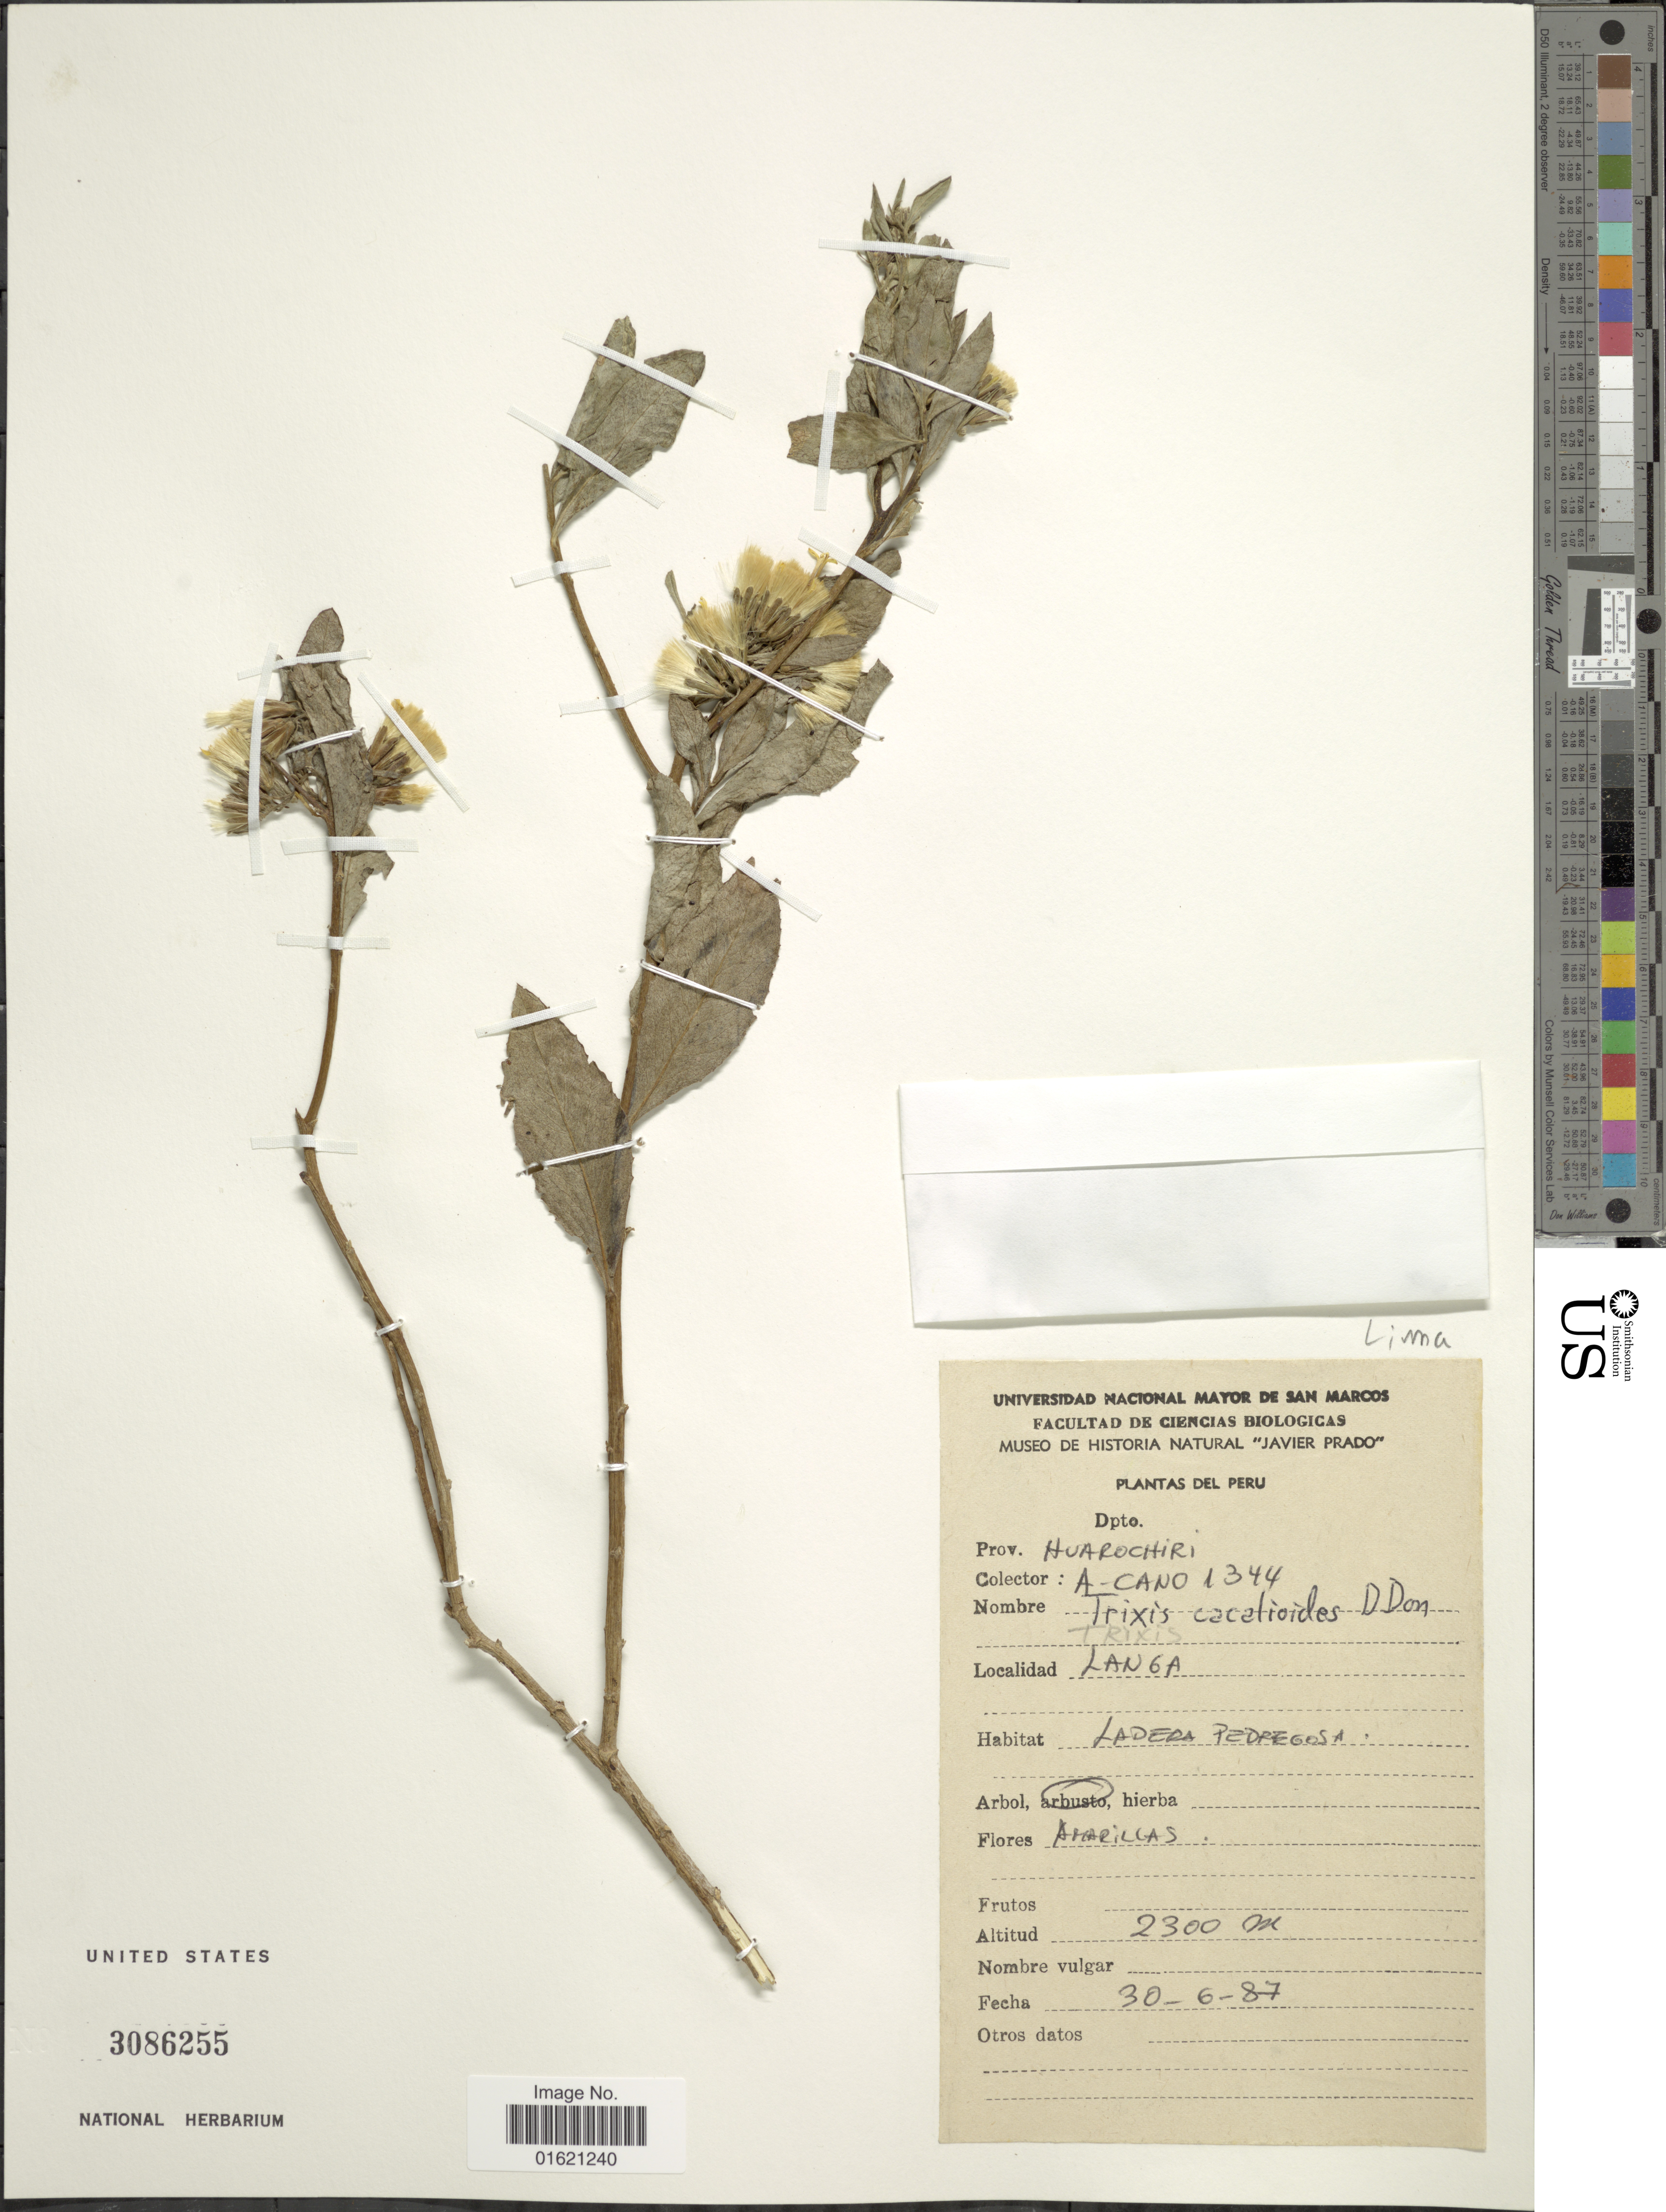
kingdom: Plantae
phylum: Tracheophyta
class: Magnoliopsida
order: Asterales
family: Asteraceae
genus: Trixis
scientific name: Trixis cacalioides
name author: (Kunth) D. Don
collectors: A. Cano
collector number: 1344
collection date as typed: Transcribed d/m/y: 30/6/87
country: Peru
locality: Prov. Huarochiri, Langa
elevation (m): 2300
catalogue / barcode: US 3086255